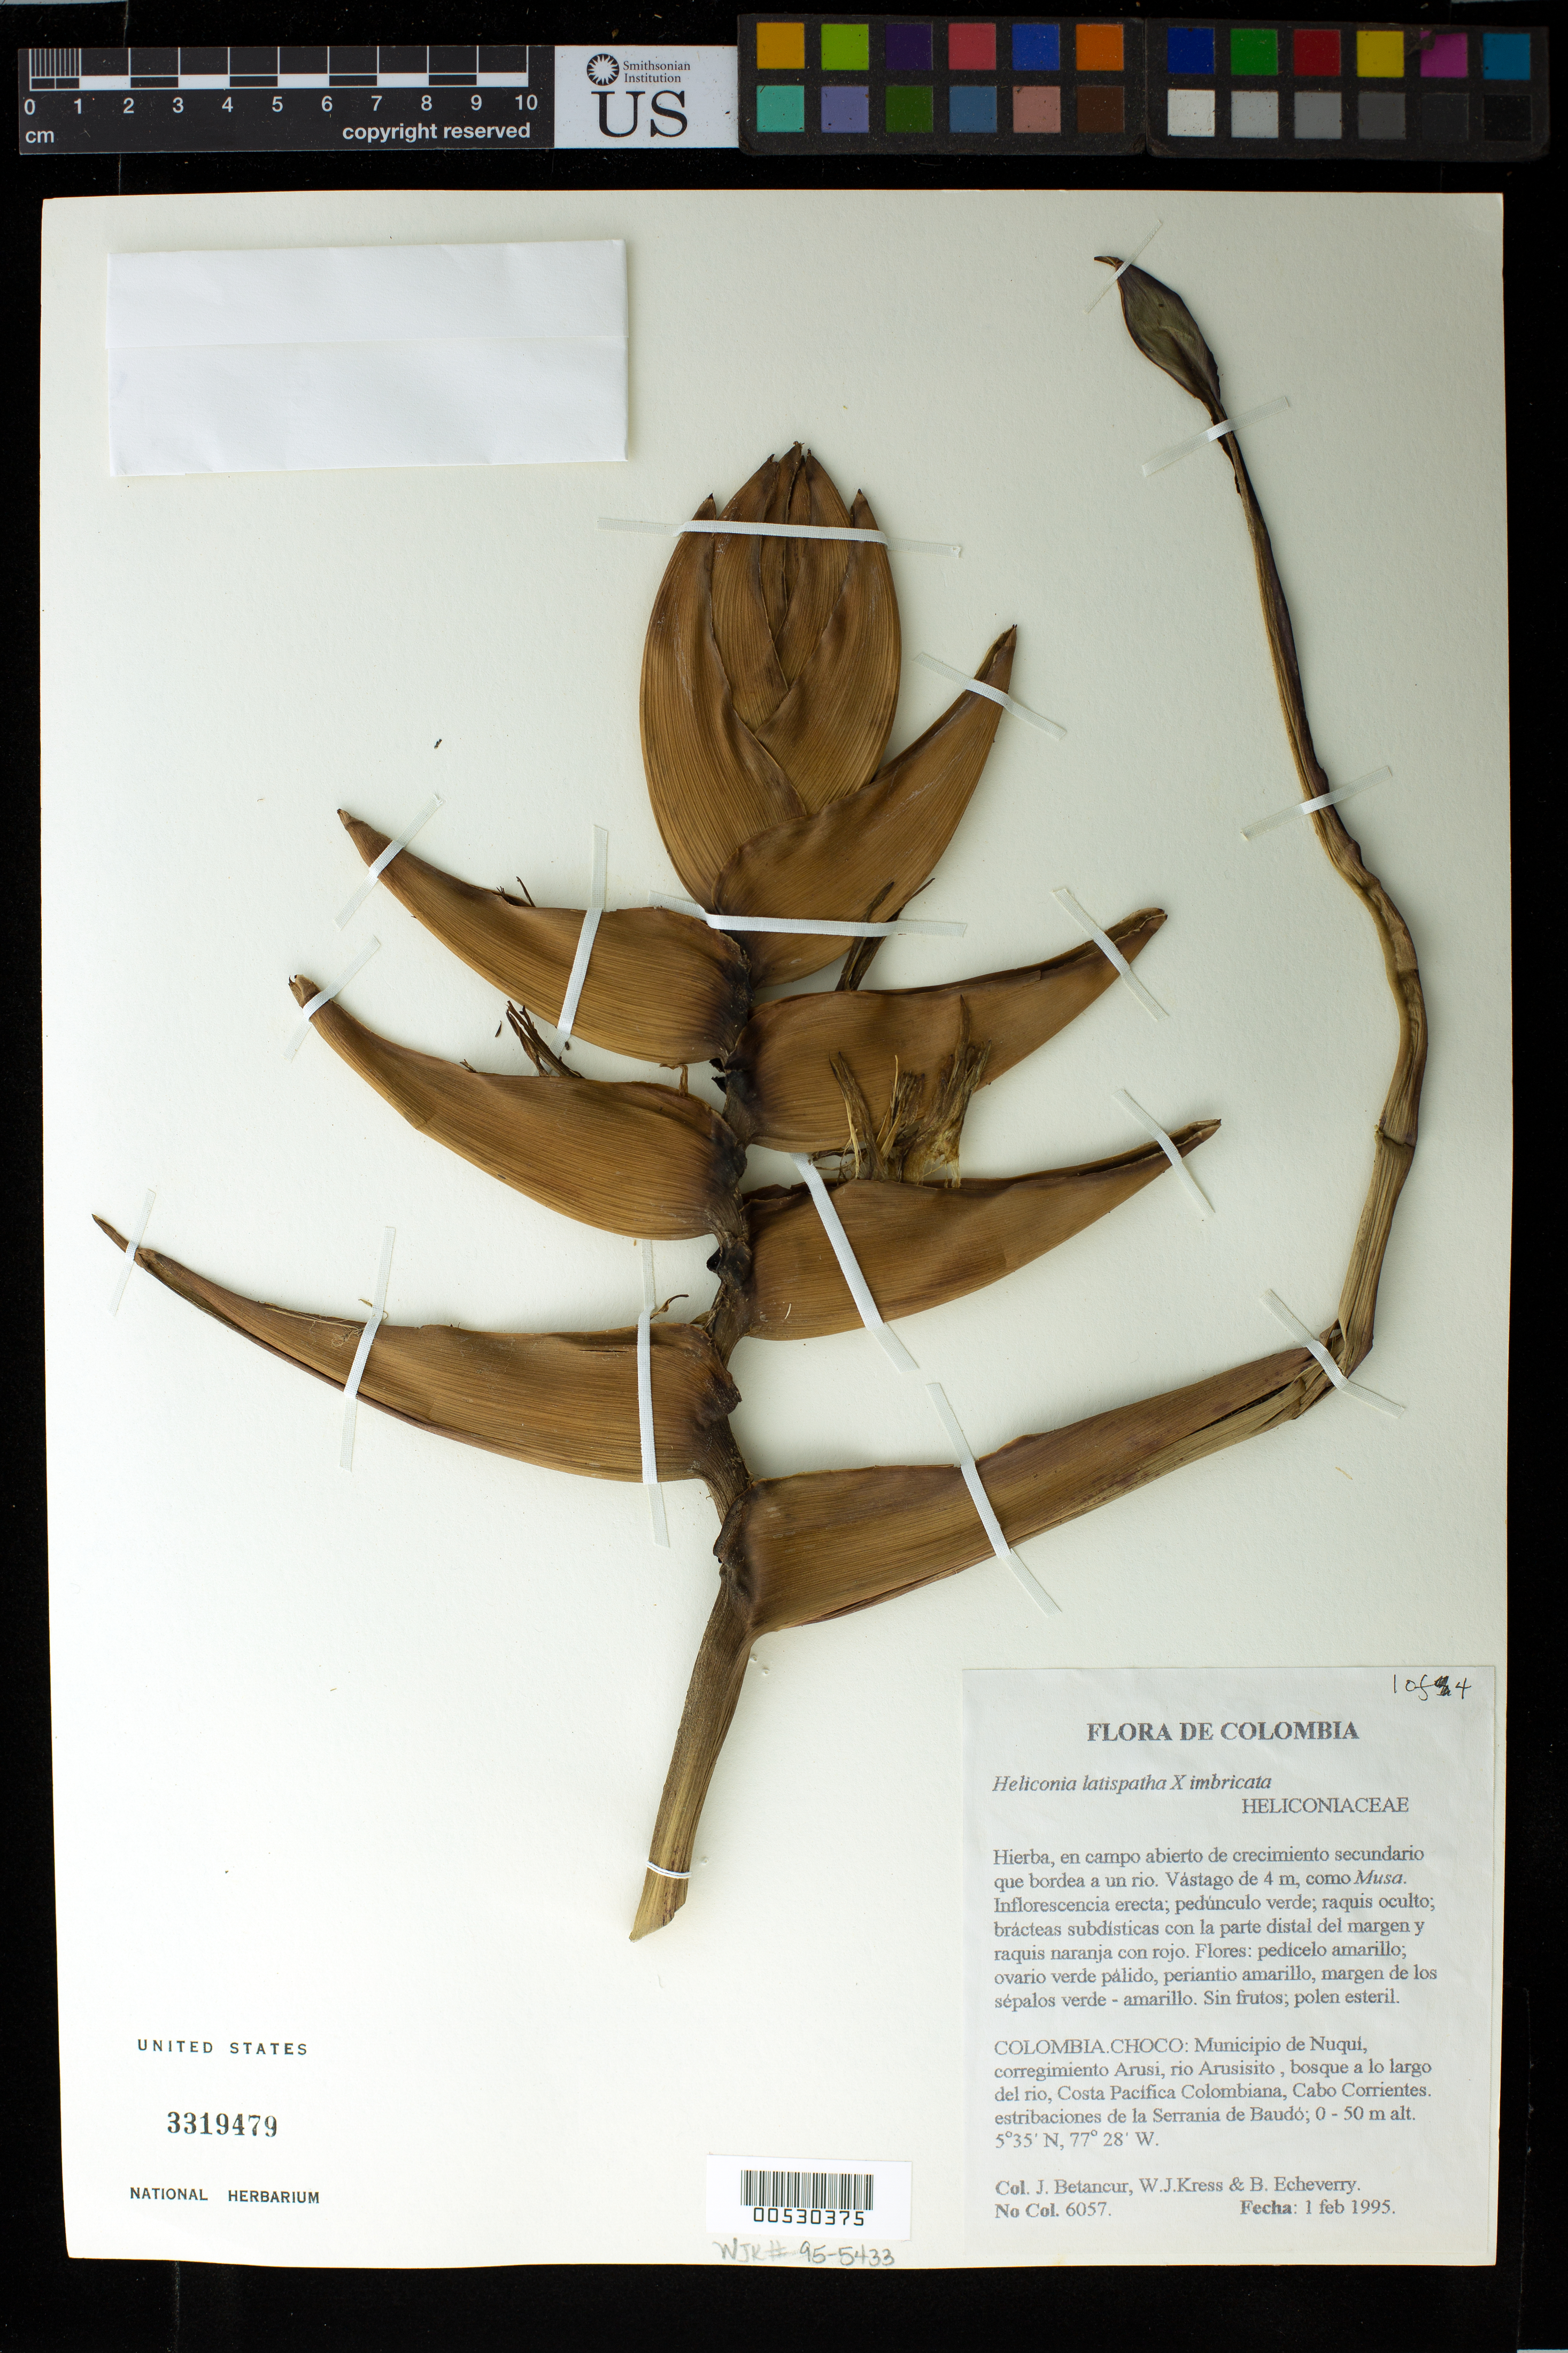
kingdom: Plantae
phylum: Tracheophyta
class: Liliopsida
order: Zingiberales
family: Heliconiaceae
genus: Heliconia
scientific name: Heliconia latispatha x H. imbricata (Kuntze) Baker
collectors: J. C. Betancur, W. J. Kress & B. Echeverry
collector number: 6057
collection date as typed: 01 Feb 1995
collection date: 1995-02-01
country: Colombia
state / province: Chocó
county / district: Nuqui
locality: Rio Arusicito, just south of Arusi.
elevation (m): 0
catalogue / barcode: US 3319479